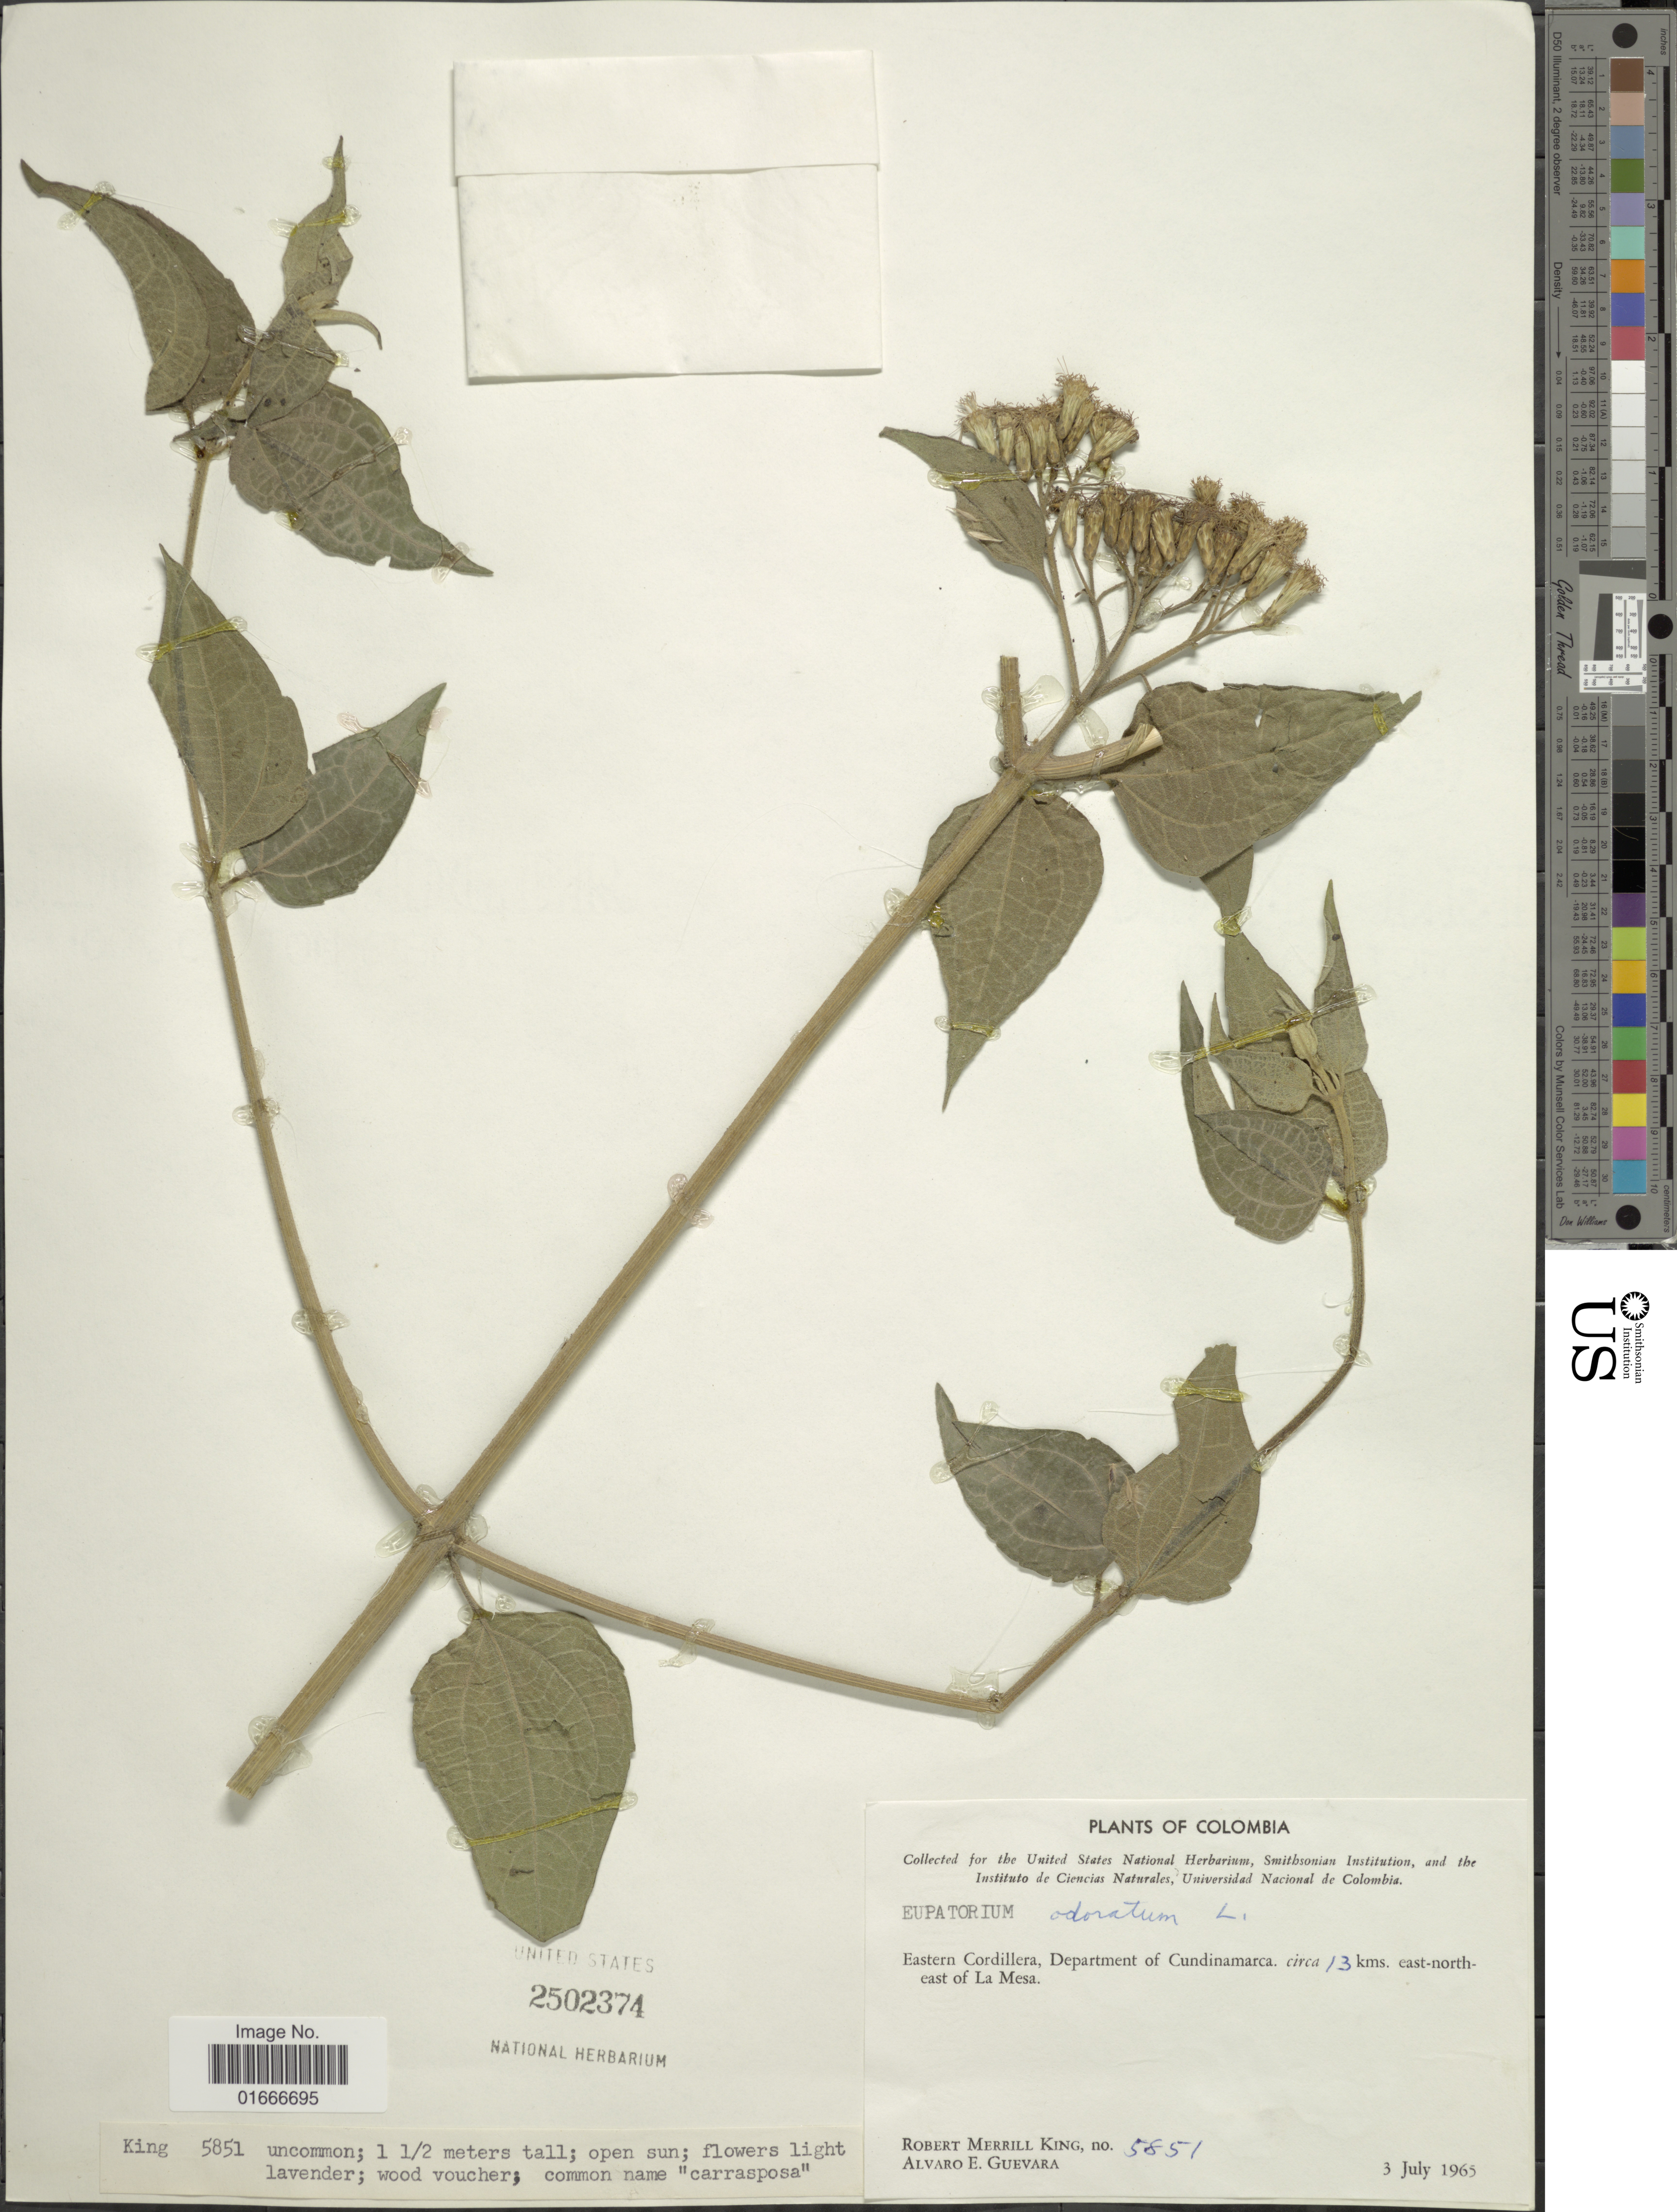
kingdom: Plantae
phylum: Tracheophyta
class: Magnoliopsida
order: Asterales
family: Asteraceae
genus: Chromolaena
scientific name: Chromolaena odorata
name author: (L.) R.M. King & H. Rob.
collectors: R. M. King & A. E. Guevara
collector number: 5851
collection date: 1965-07-03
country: Colombia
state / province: Cundinamarca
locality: Eastern Cordillera, circa 13 kms east-north-east of La Mesa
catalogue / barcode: US 2502374